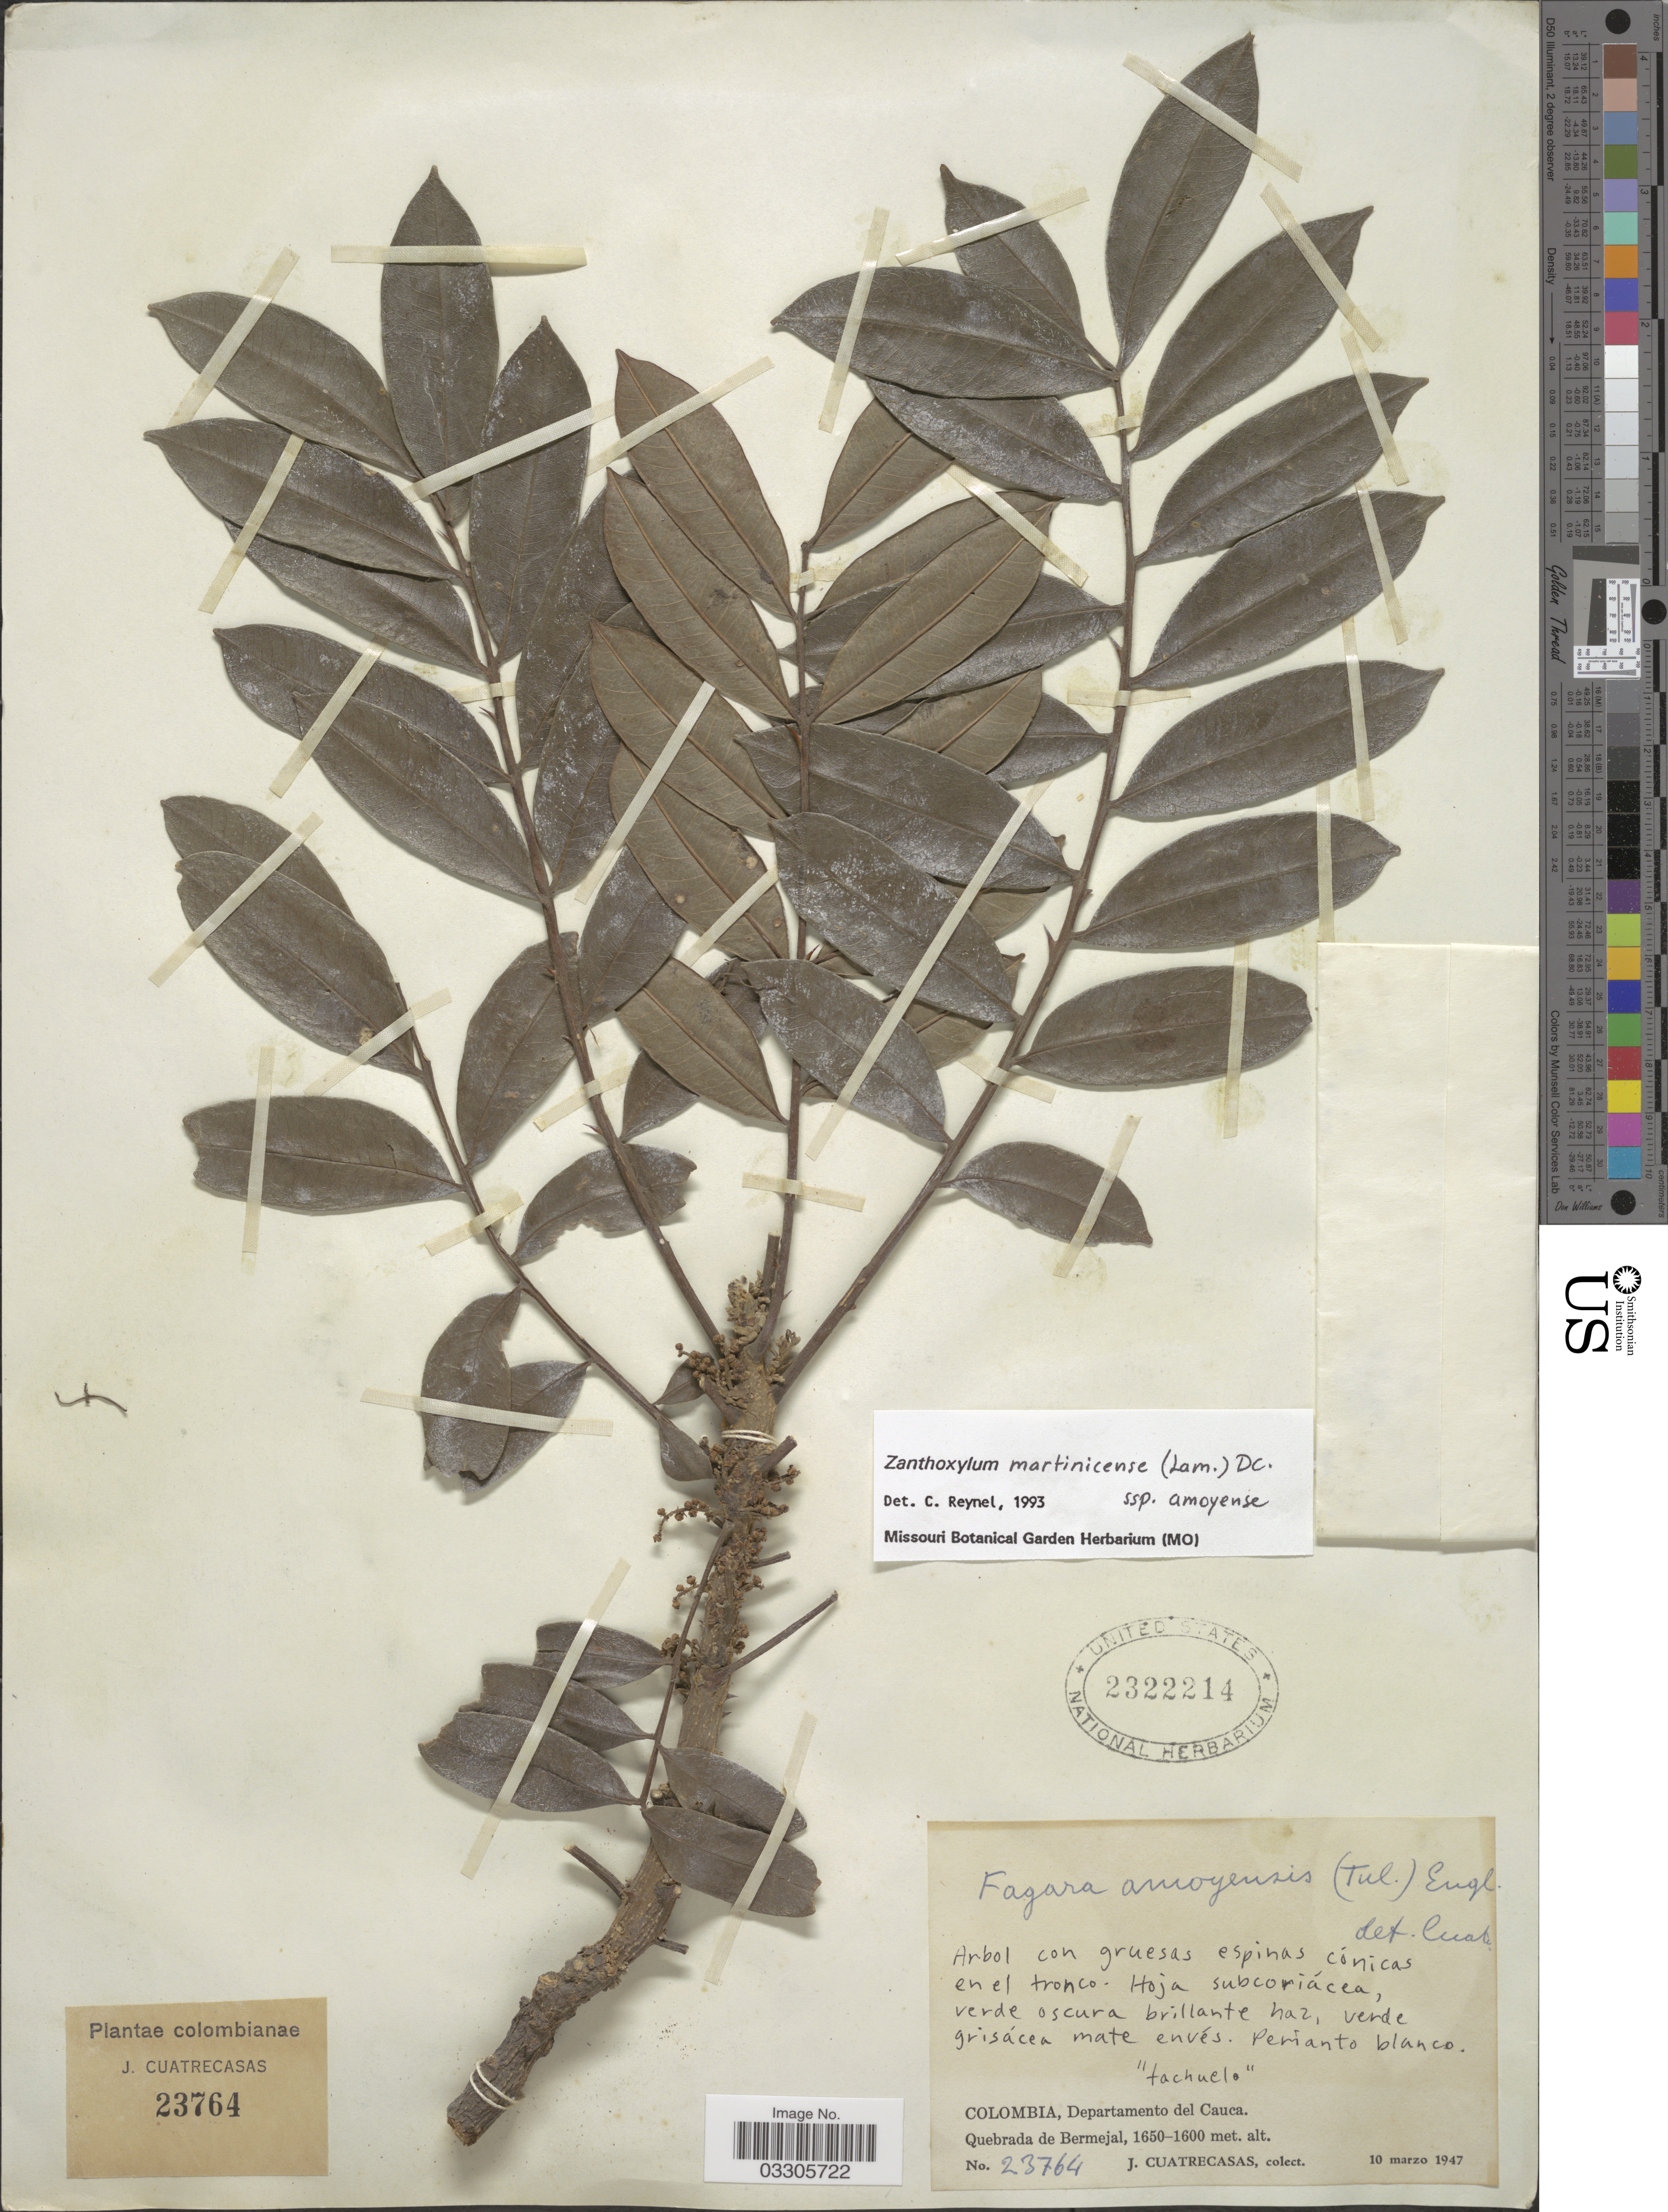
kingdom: Plantae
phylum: Tracheophyta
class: Magnoliopsida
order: Sapindales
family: Rutaceae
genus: Zanthoxylum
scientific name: Zanthoxylum martinicense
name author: (Lam.) DC.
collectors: J. Cuatrecasas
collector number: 23764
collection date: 1947-03-10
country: Colombia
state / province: Cauca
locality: Departamento del Cauca. Quebrada de Bermejal.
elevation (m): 1600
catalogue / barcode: US 2322214